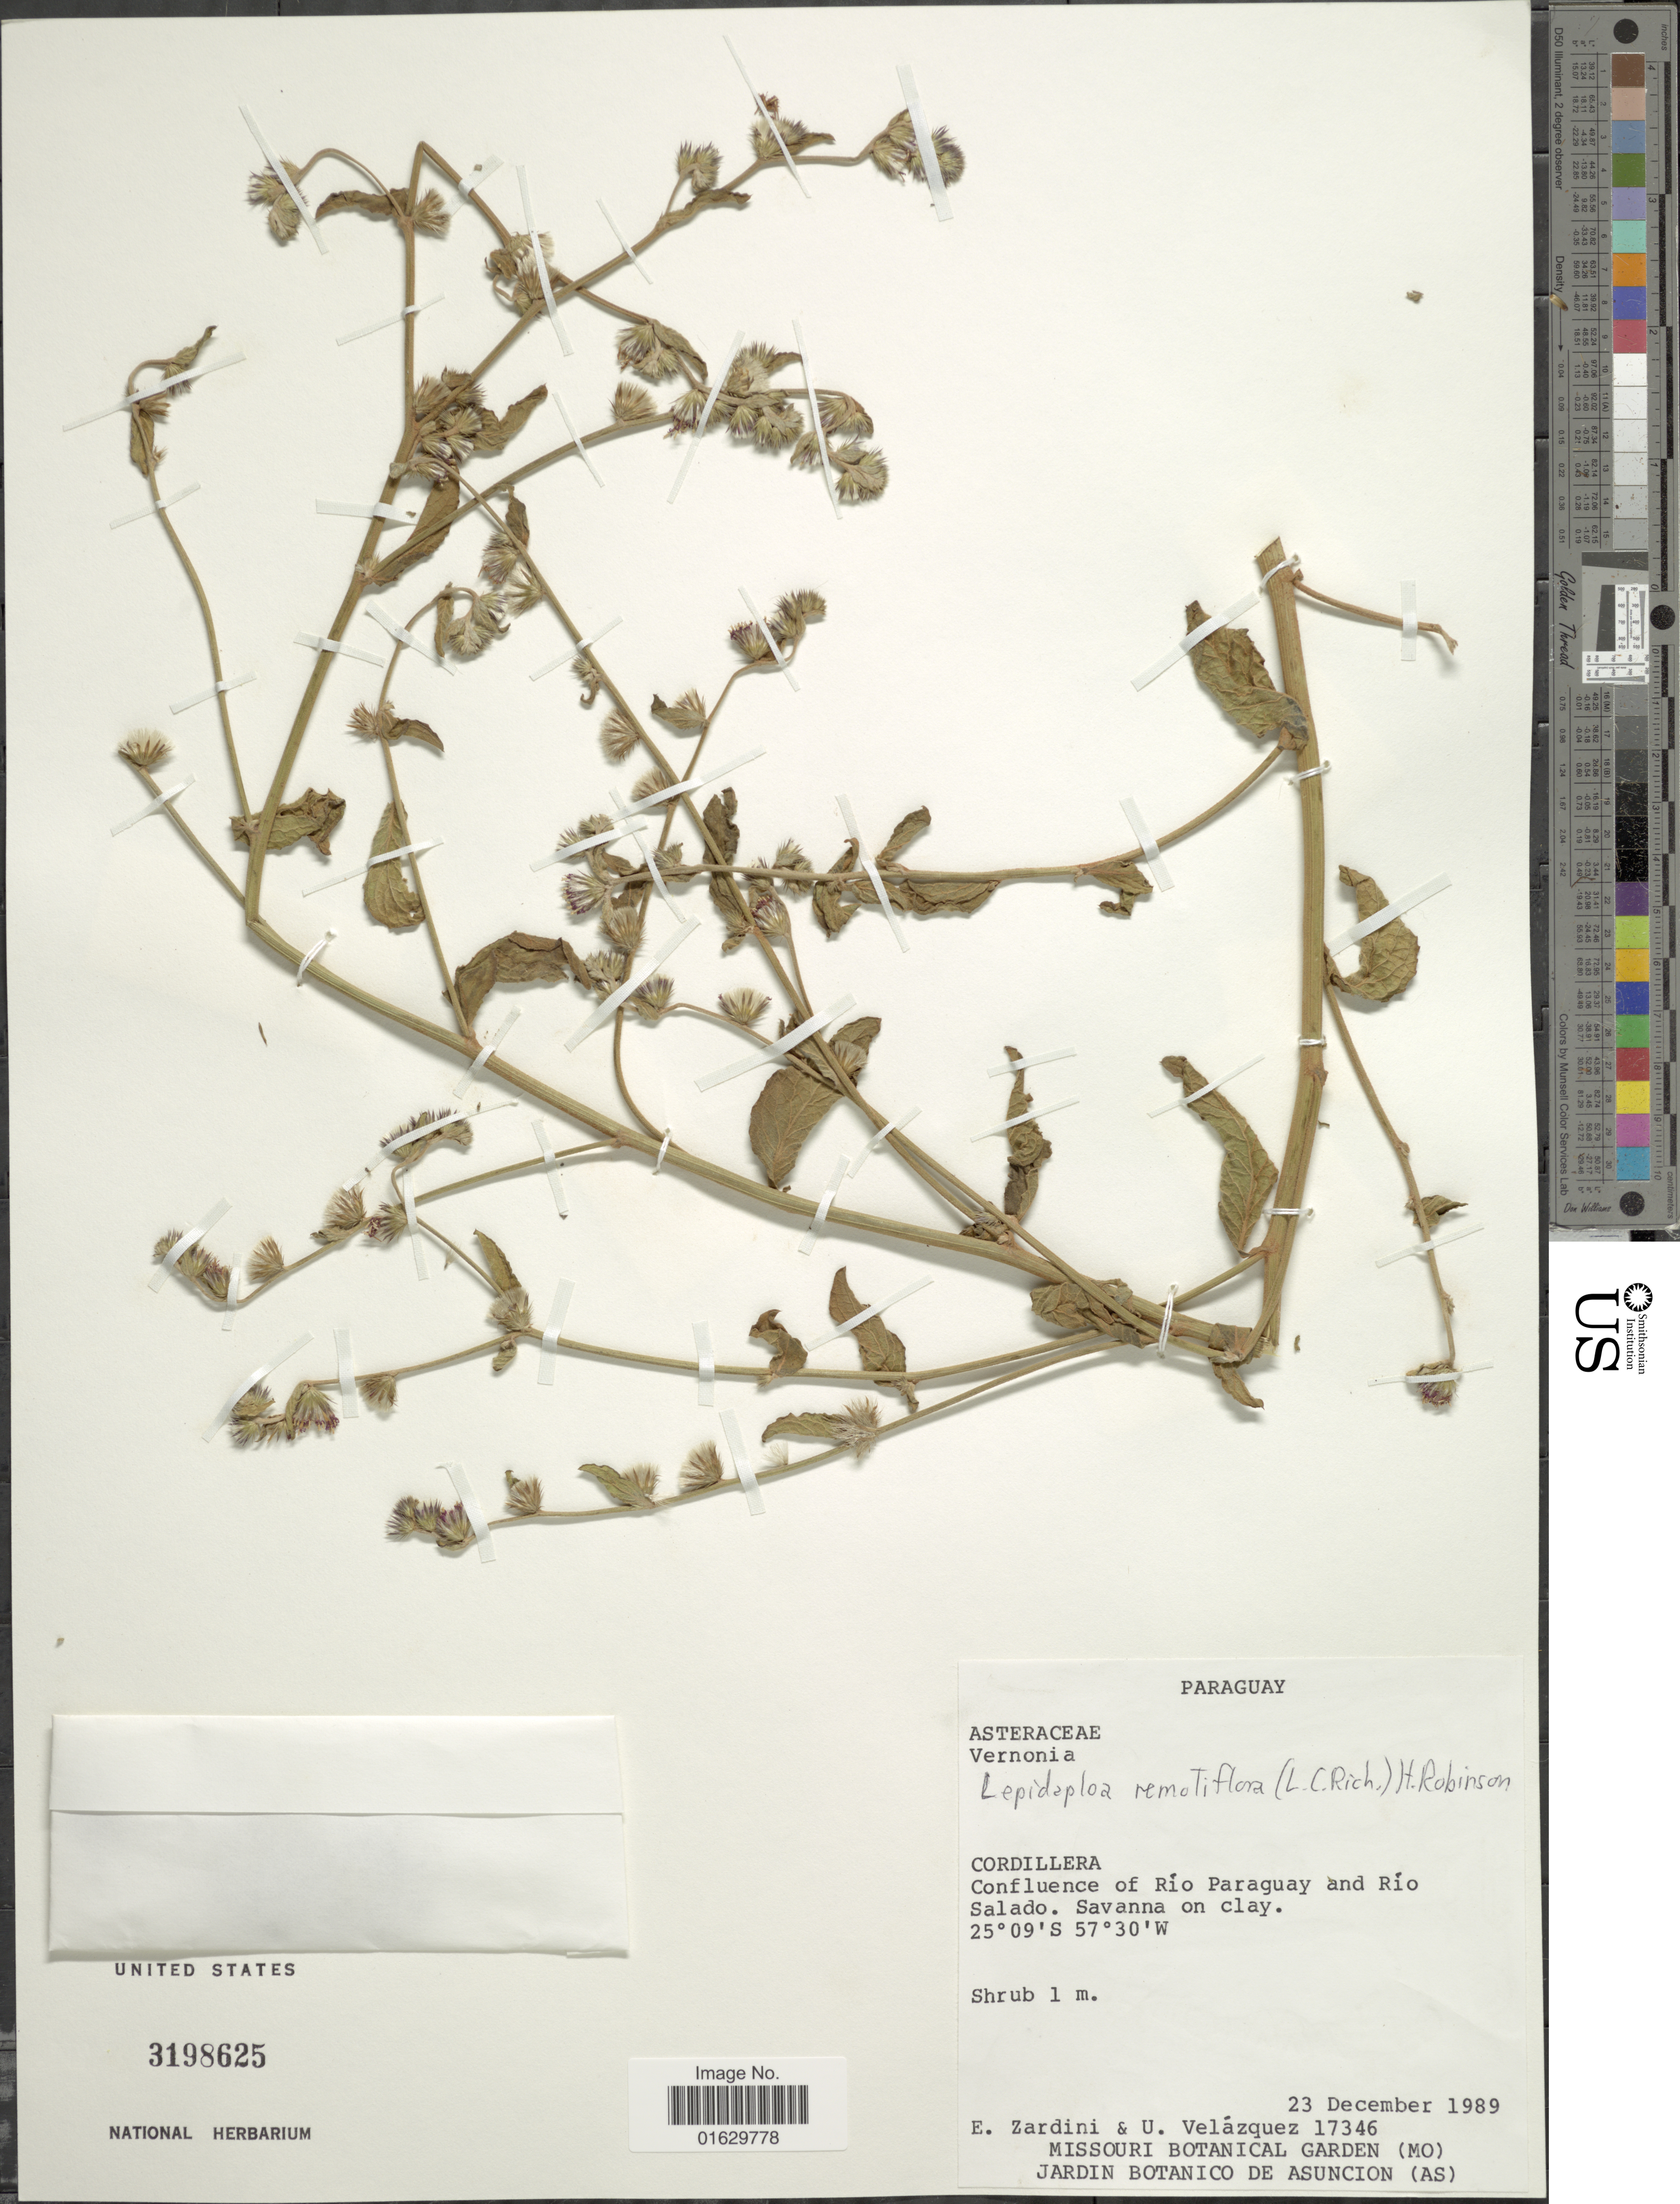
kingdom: Plantae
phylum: Tracheophyta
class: Magnoliopsida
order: Asterales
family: Asteraceae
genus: Lepidaploa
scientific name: Lepidaploa remotiflora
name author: (Rich.) H. Rob.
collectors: E. M. Zardini & U. Velazquez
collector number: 17346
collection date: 1989-12-23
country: Paraguay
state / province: Cordillera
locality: Cordillera, confluence of Rio Paraguay and Rio Salado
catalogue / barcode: US 3198625